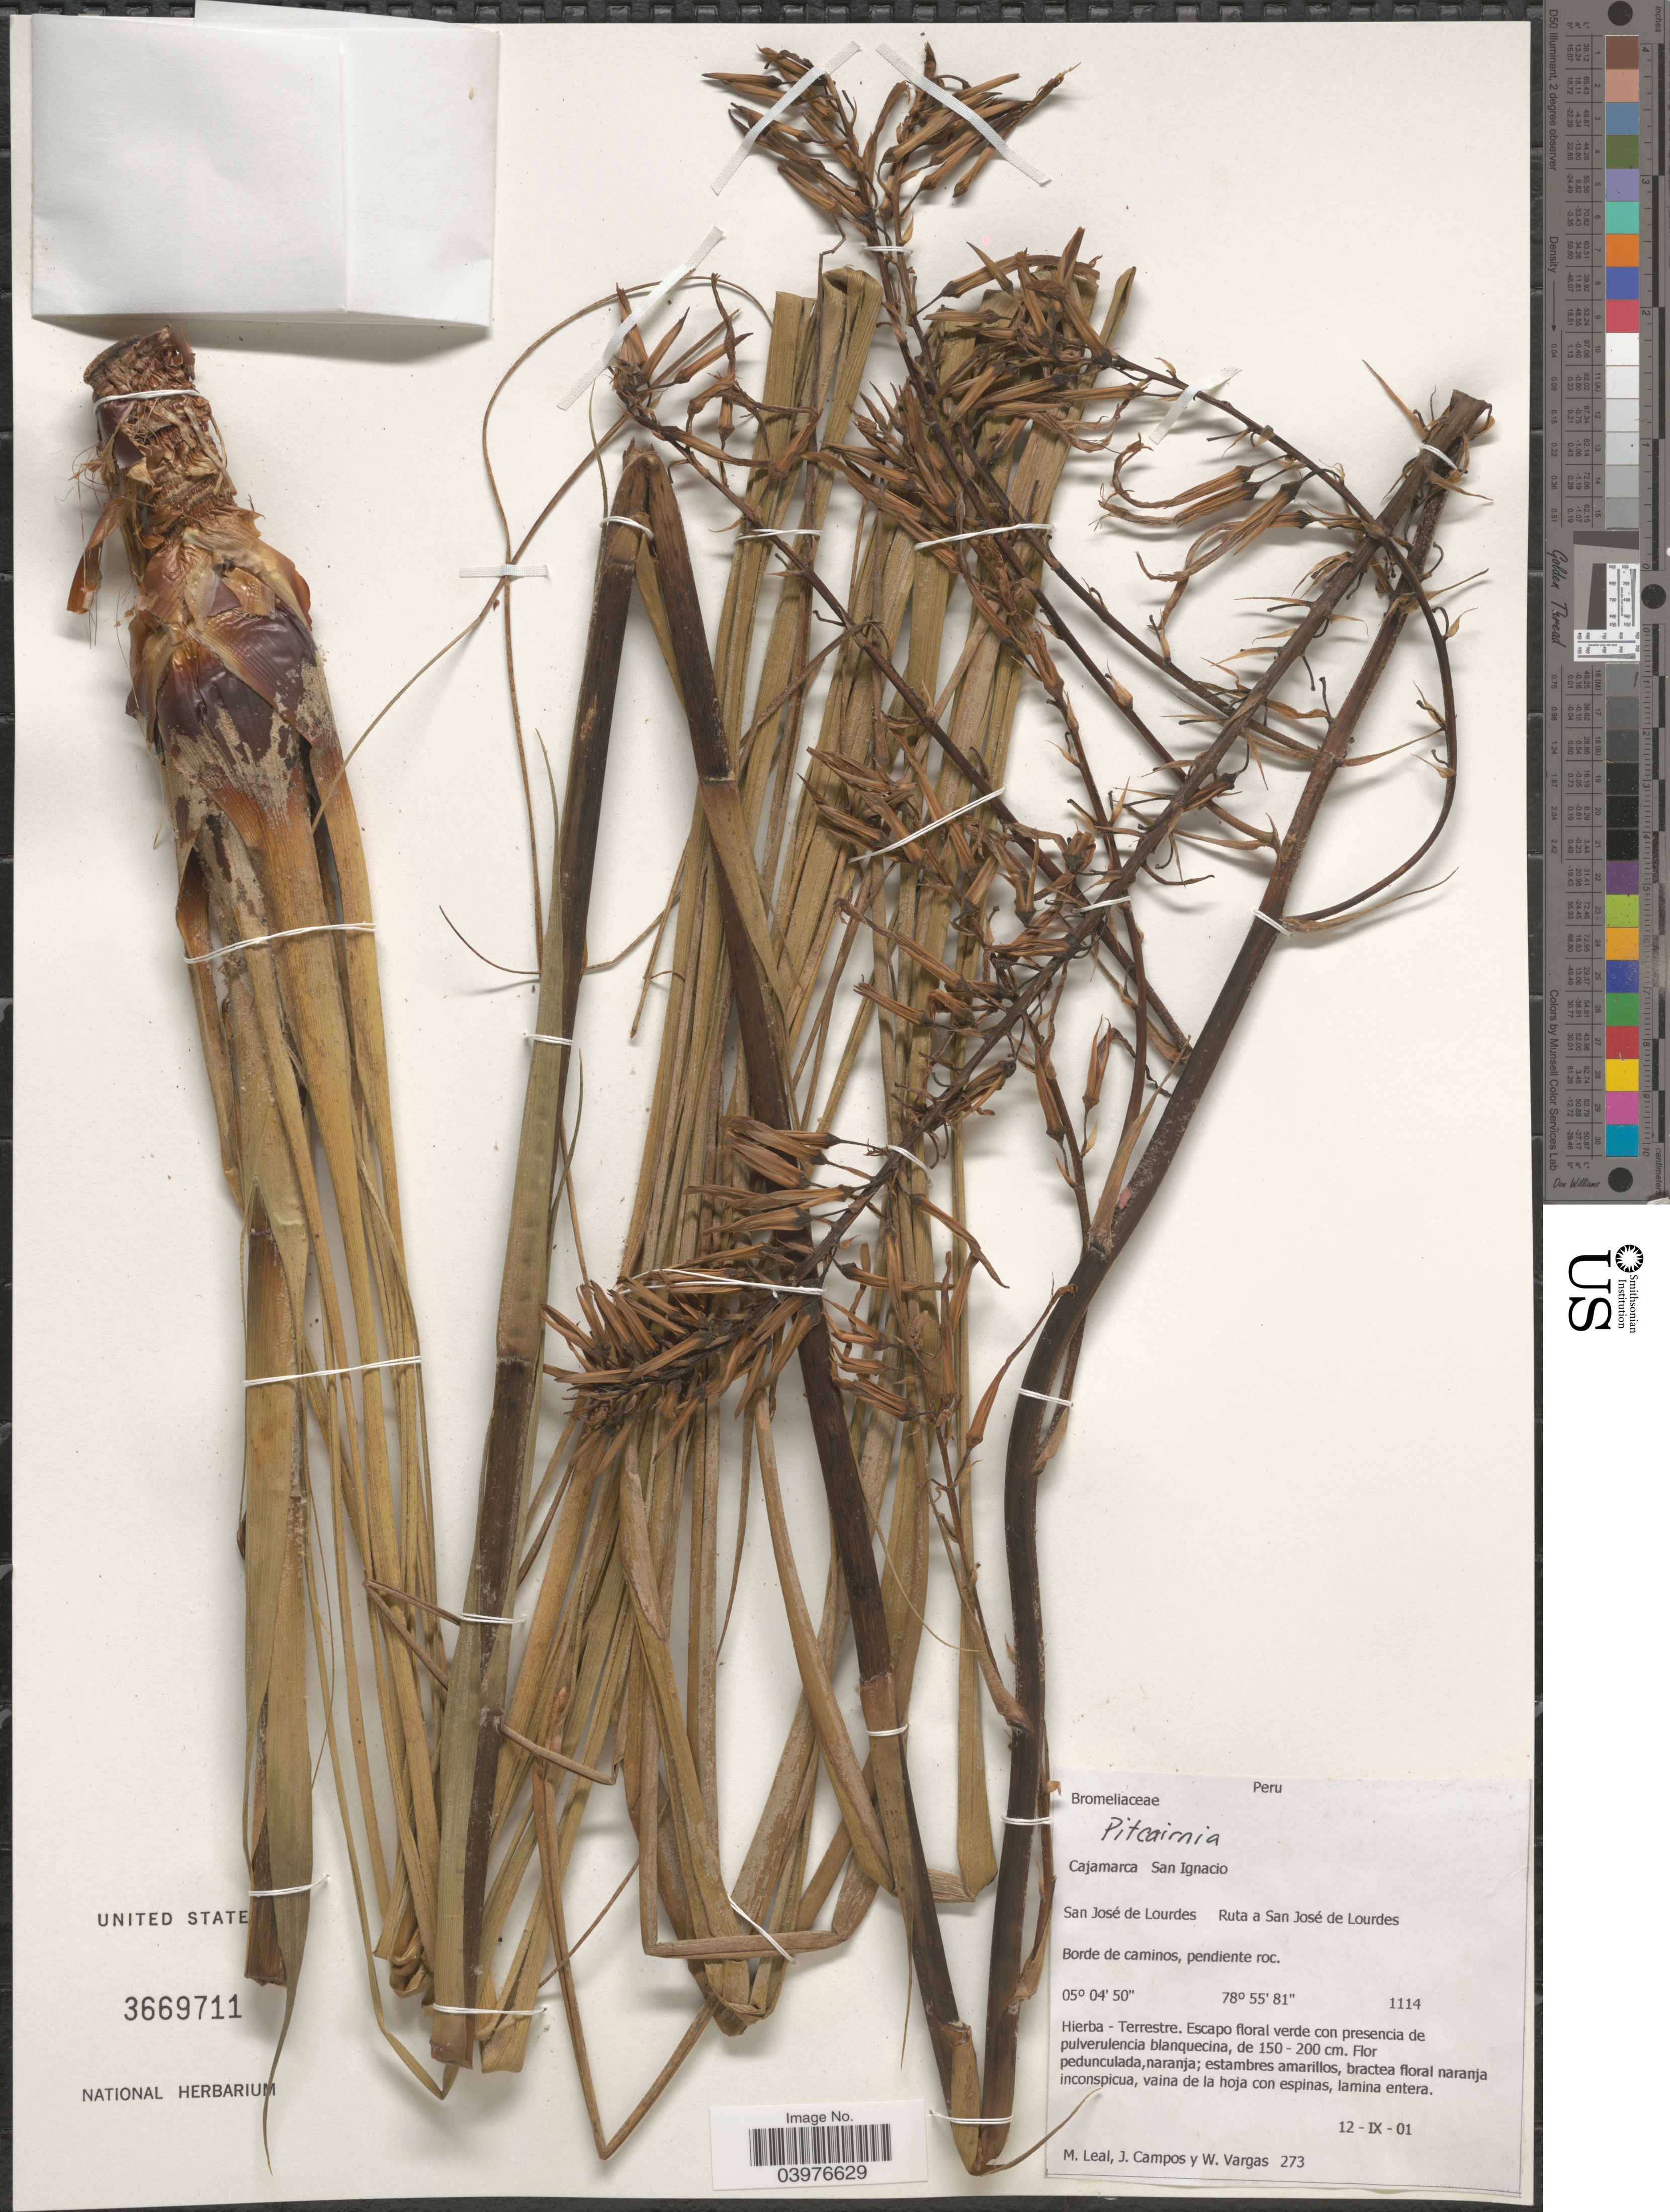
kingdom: Plantae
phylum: Tracheophyta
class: Liliopsida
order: Poales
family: Bromeliaceae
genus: Pitcairnia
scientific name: Pitcairnia sp.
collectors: M. E. Leal, J. Campos & W. Vargas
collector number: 273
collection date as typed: Transcribed d/m/y: 12/9/1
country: Peru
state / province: Cajamarca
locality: San Ignacio. San José de Lourdes, Ruta a San José de Lourdes.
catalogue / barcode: US 3669711